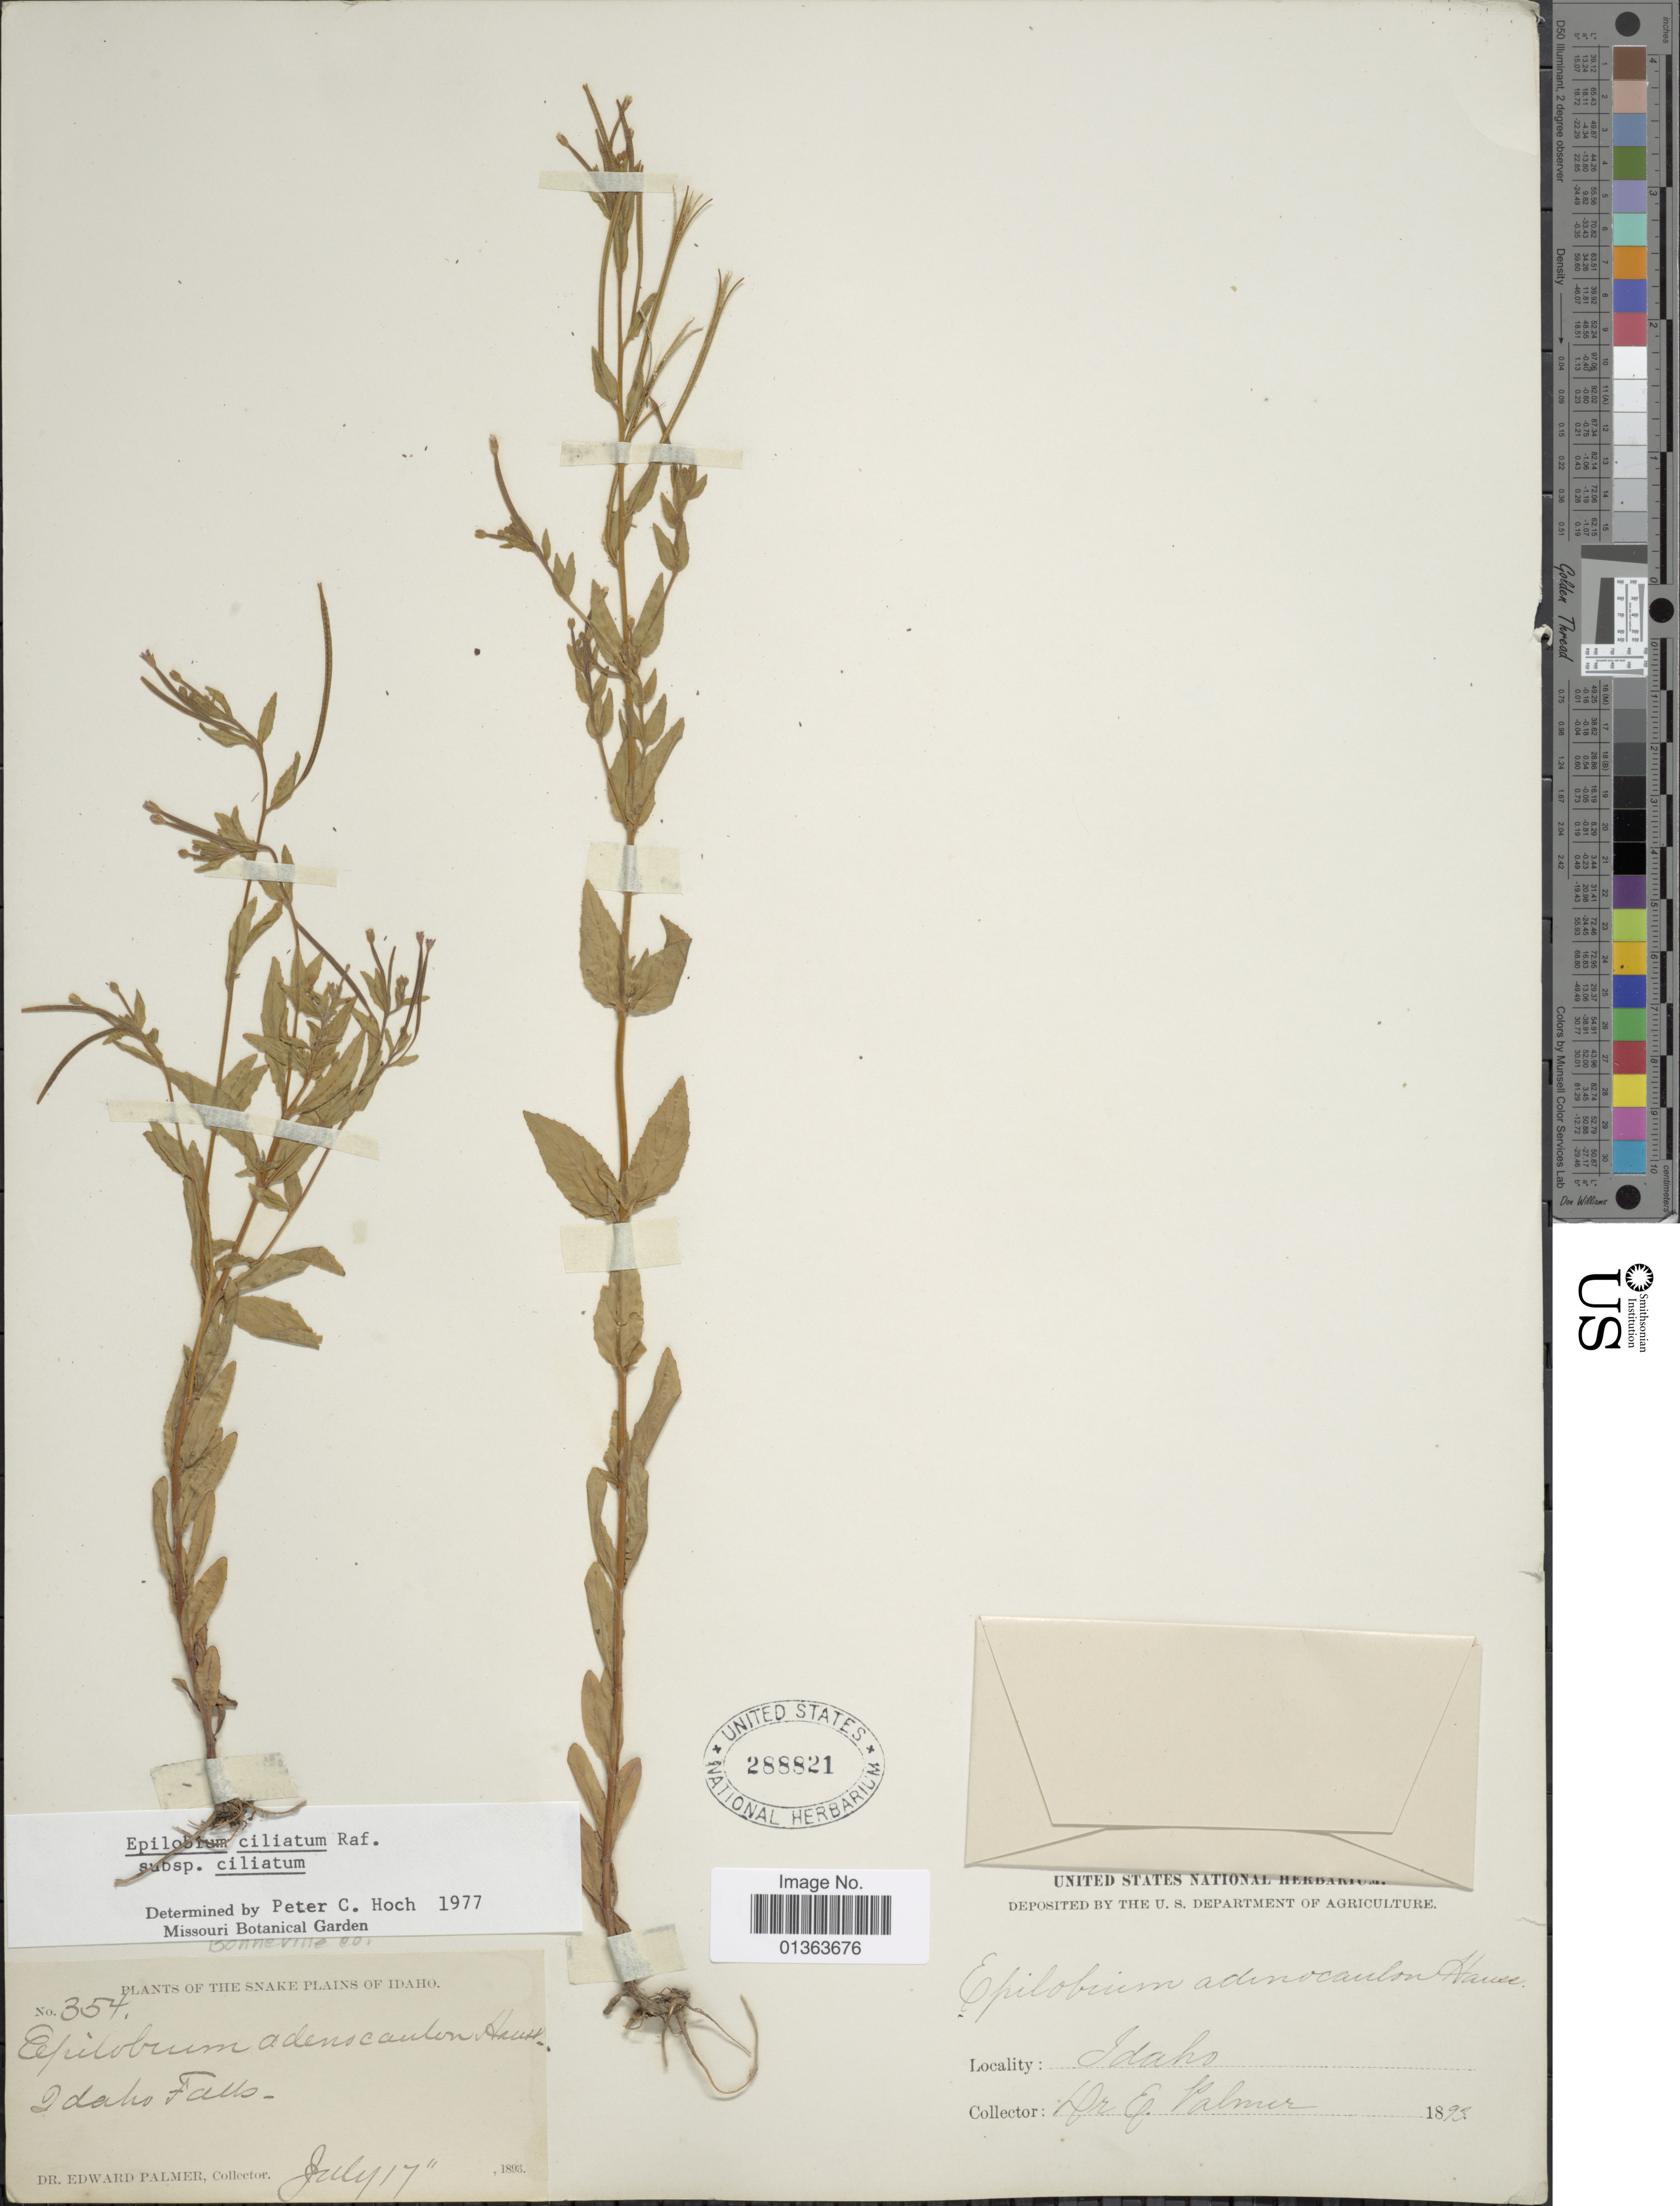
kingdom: Plantae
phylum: Tracheophyta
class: Magnoliopsida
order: Myrtales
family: Onagraceae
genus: Epilobium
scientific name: Epilobium ciliatum subsp. ciliatum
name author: Raf.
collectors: E. Palmer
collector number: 354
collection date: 1893-07-17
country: United States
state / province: Idaho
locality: Snake Plains.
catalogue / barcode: US 288821